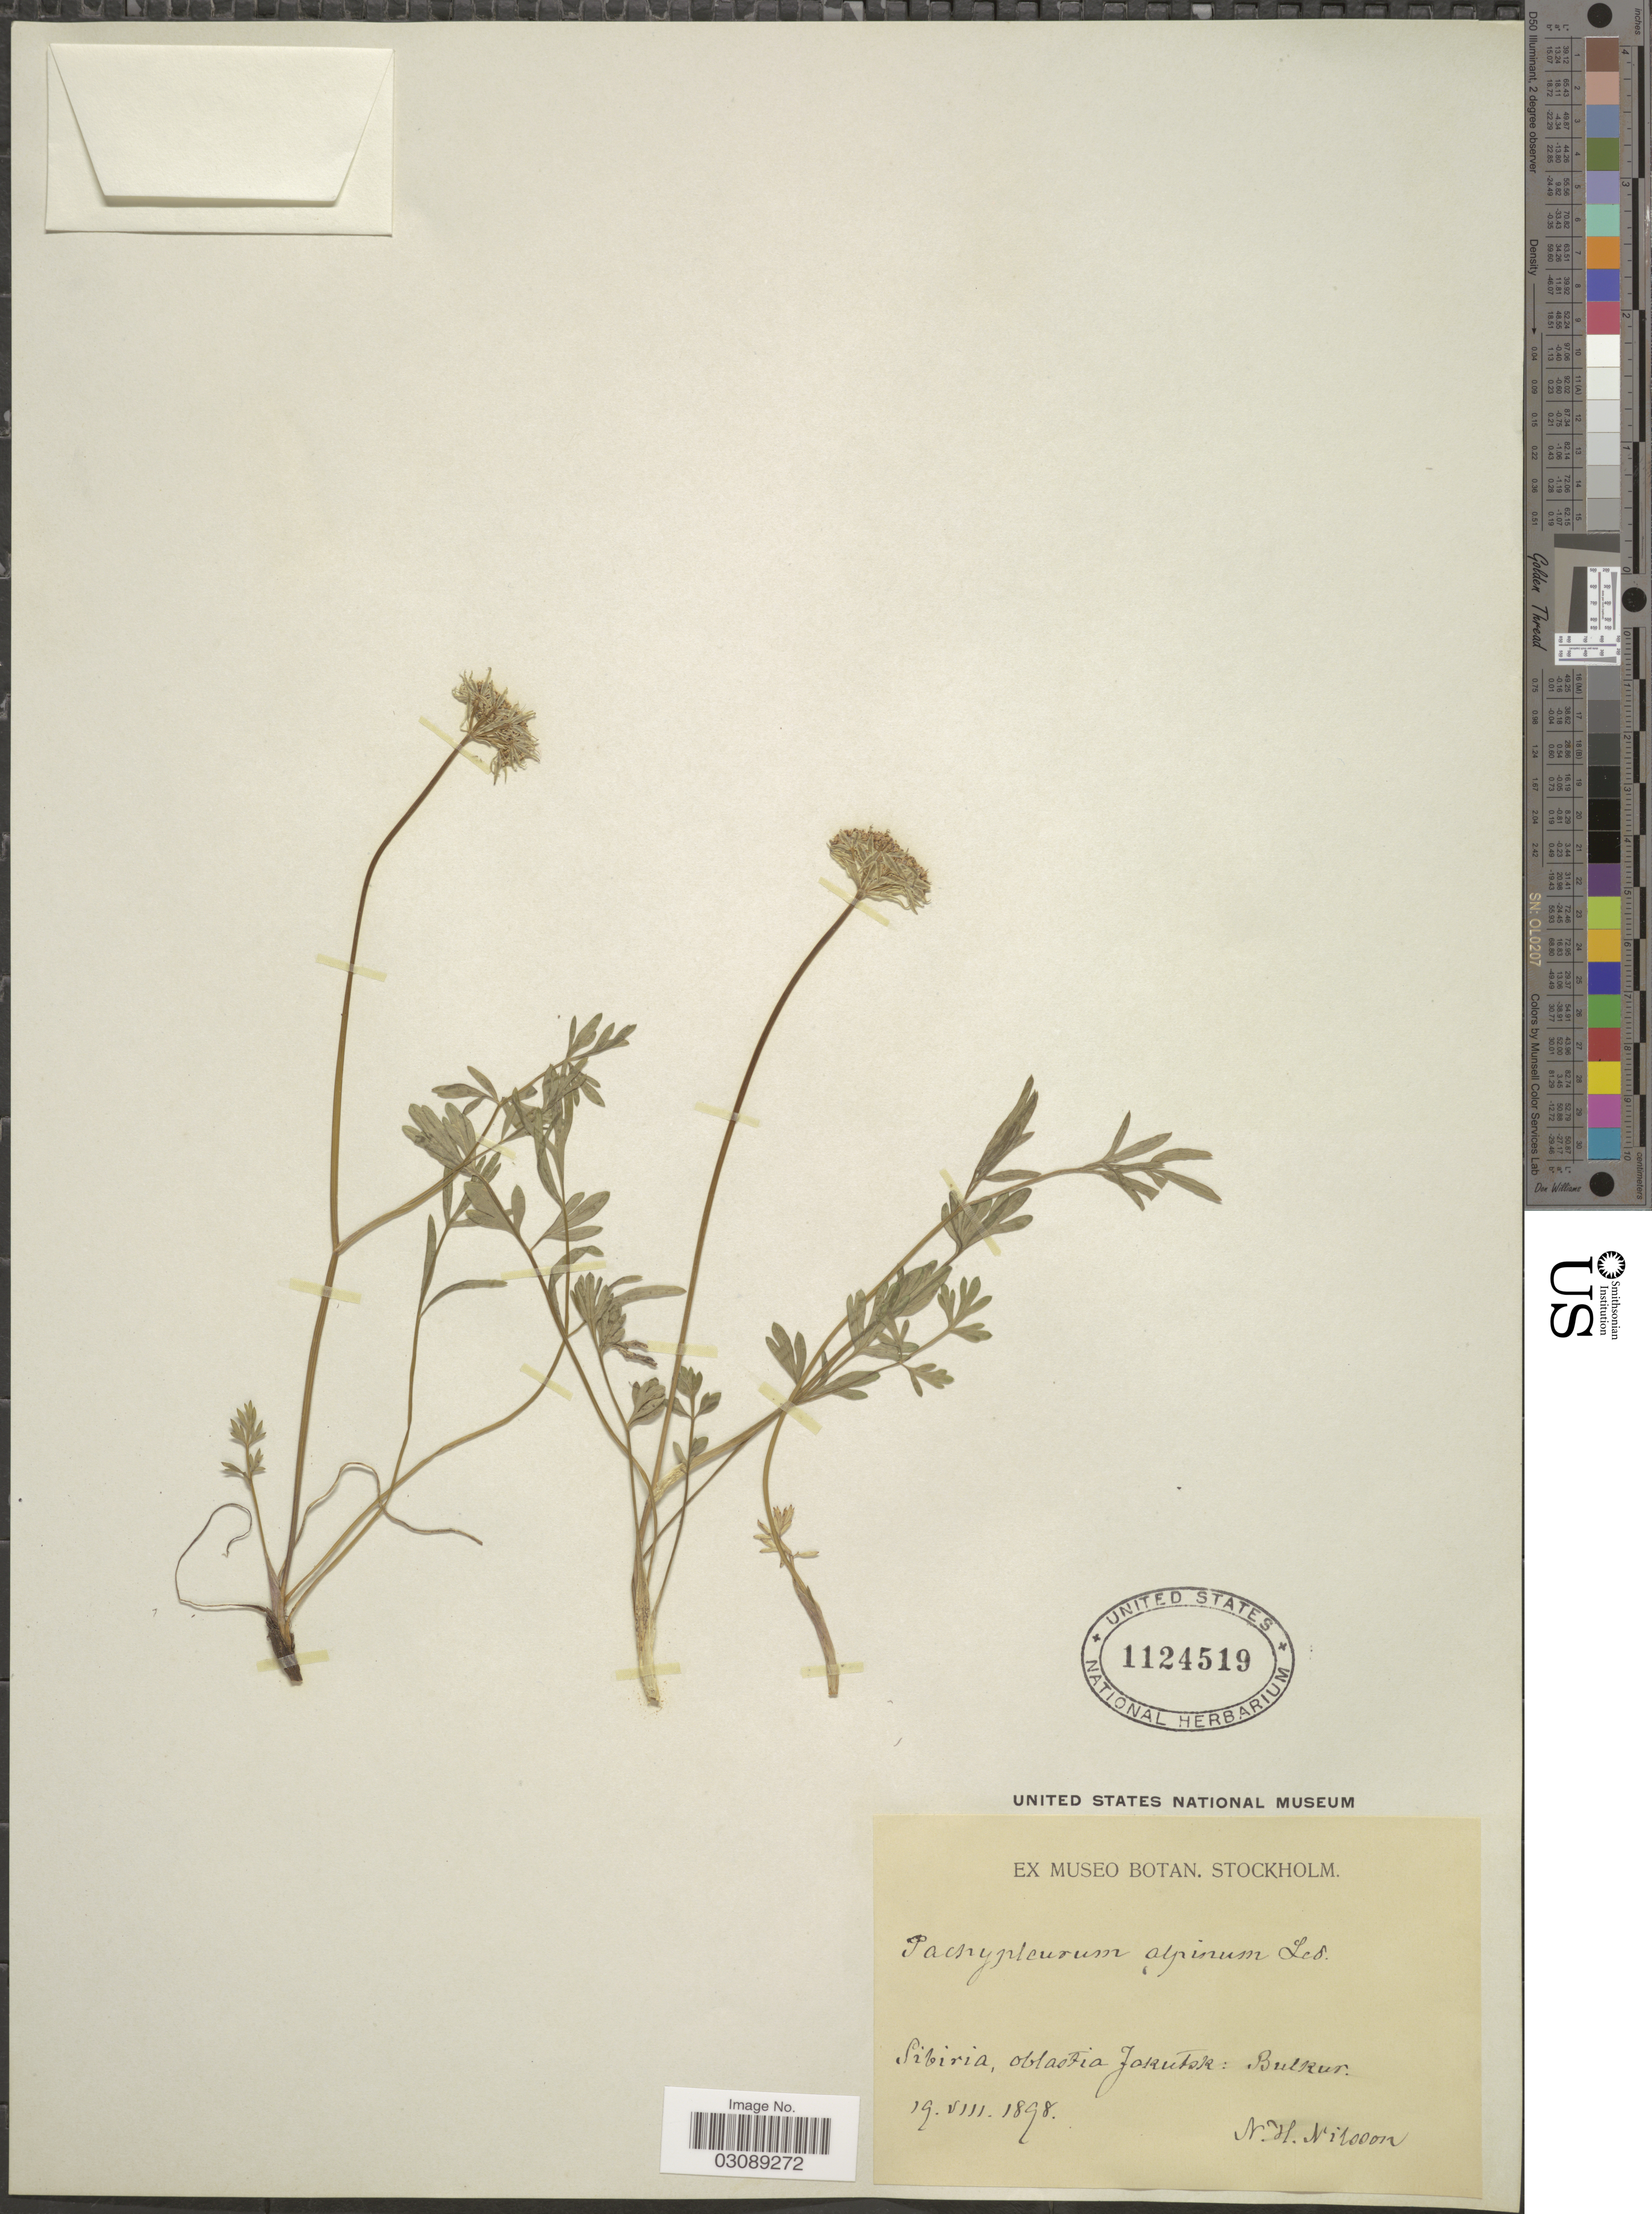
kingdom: Plantae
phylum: Tracheophyta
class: Magnoliopsida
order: Apiales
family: Apiaceae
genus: Pachypleurum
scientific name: Pachypleurum alpinum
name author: Ledeb.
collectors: N. H. Nilsson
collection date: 1898-08-19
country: Russian Federation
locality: Sibiria, oblastia Jakutsk: Bulkur.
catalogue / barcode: US 1124519